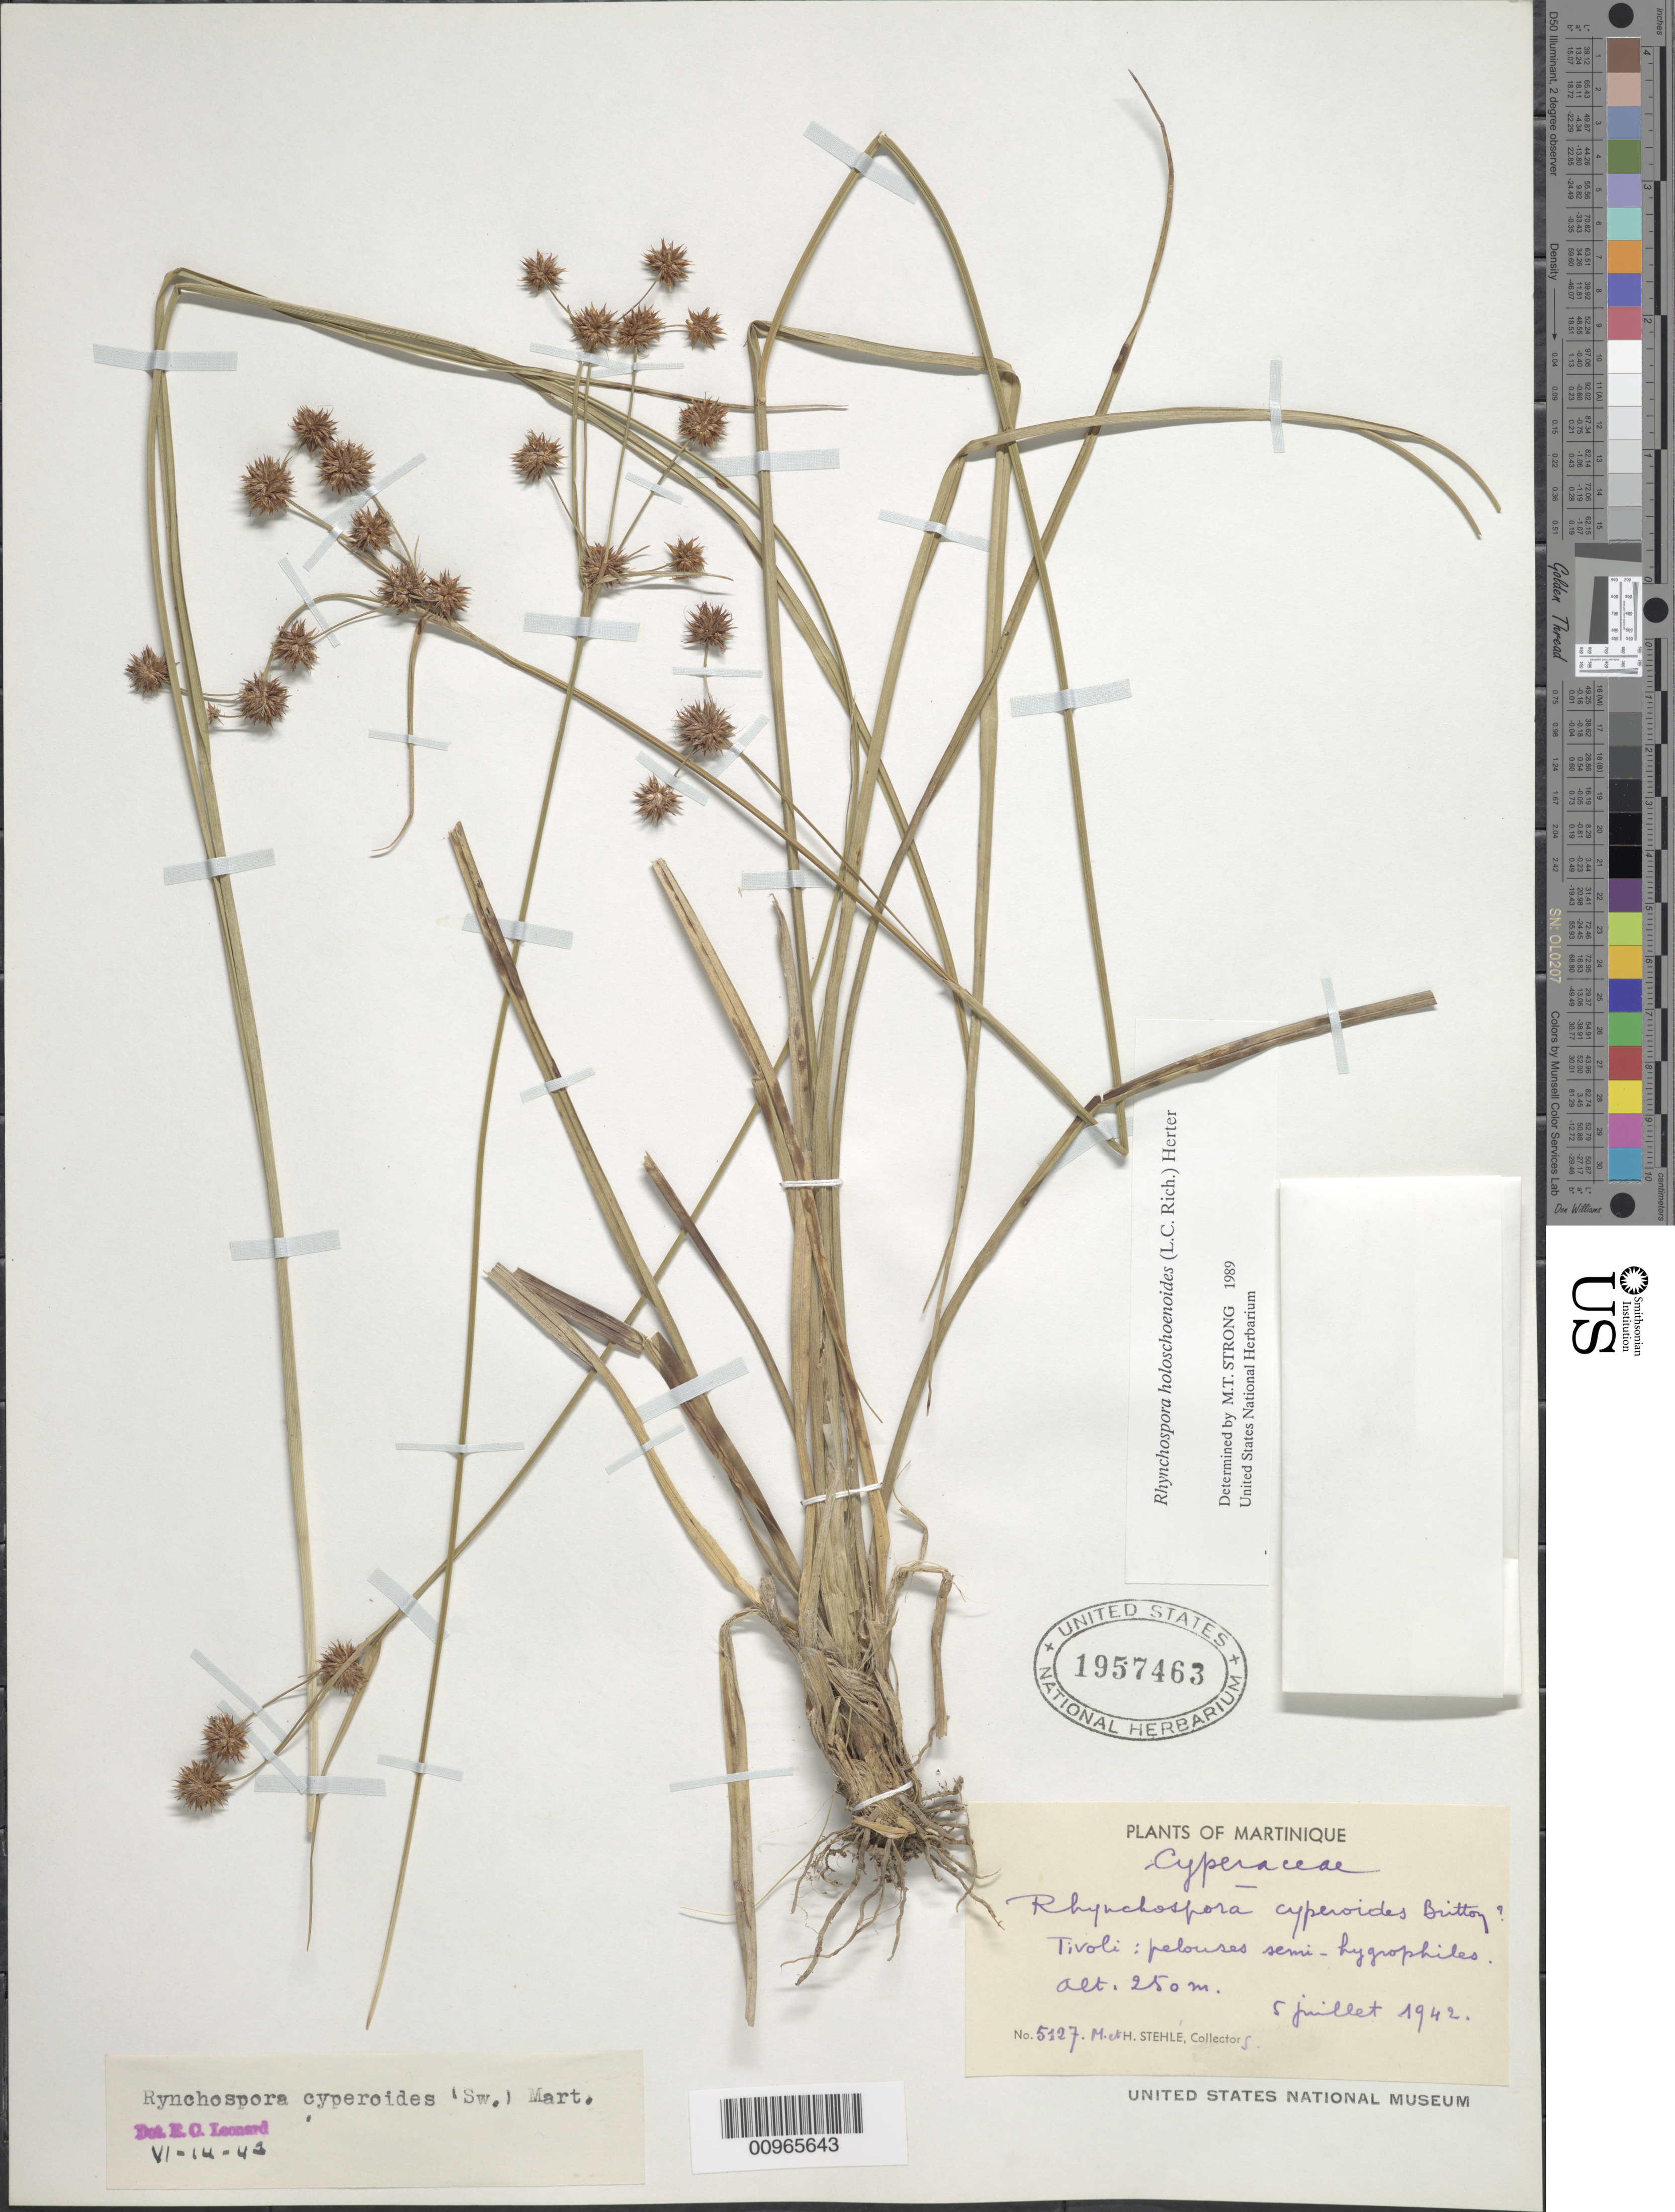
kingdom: Plantae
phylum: Tracheophyta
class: Liliopsida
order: Poales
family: Cyperaceae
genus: Rhynchospora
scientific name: Rhynchospora holoschoenoides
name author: (Rich.) Herter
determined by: Strong, M. T., (US), Smithsonian Institution - National Museum of Natural History (UNITED STATES)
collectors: H. Stehlé & M. Stehlé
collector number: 5127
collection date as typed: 05 Jul 1942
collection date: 1942-07-05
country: Martinique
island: Martinique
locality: Tivoli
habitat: Pelouses semi-hygrophiles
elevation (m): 250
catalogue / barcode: US 1957463